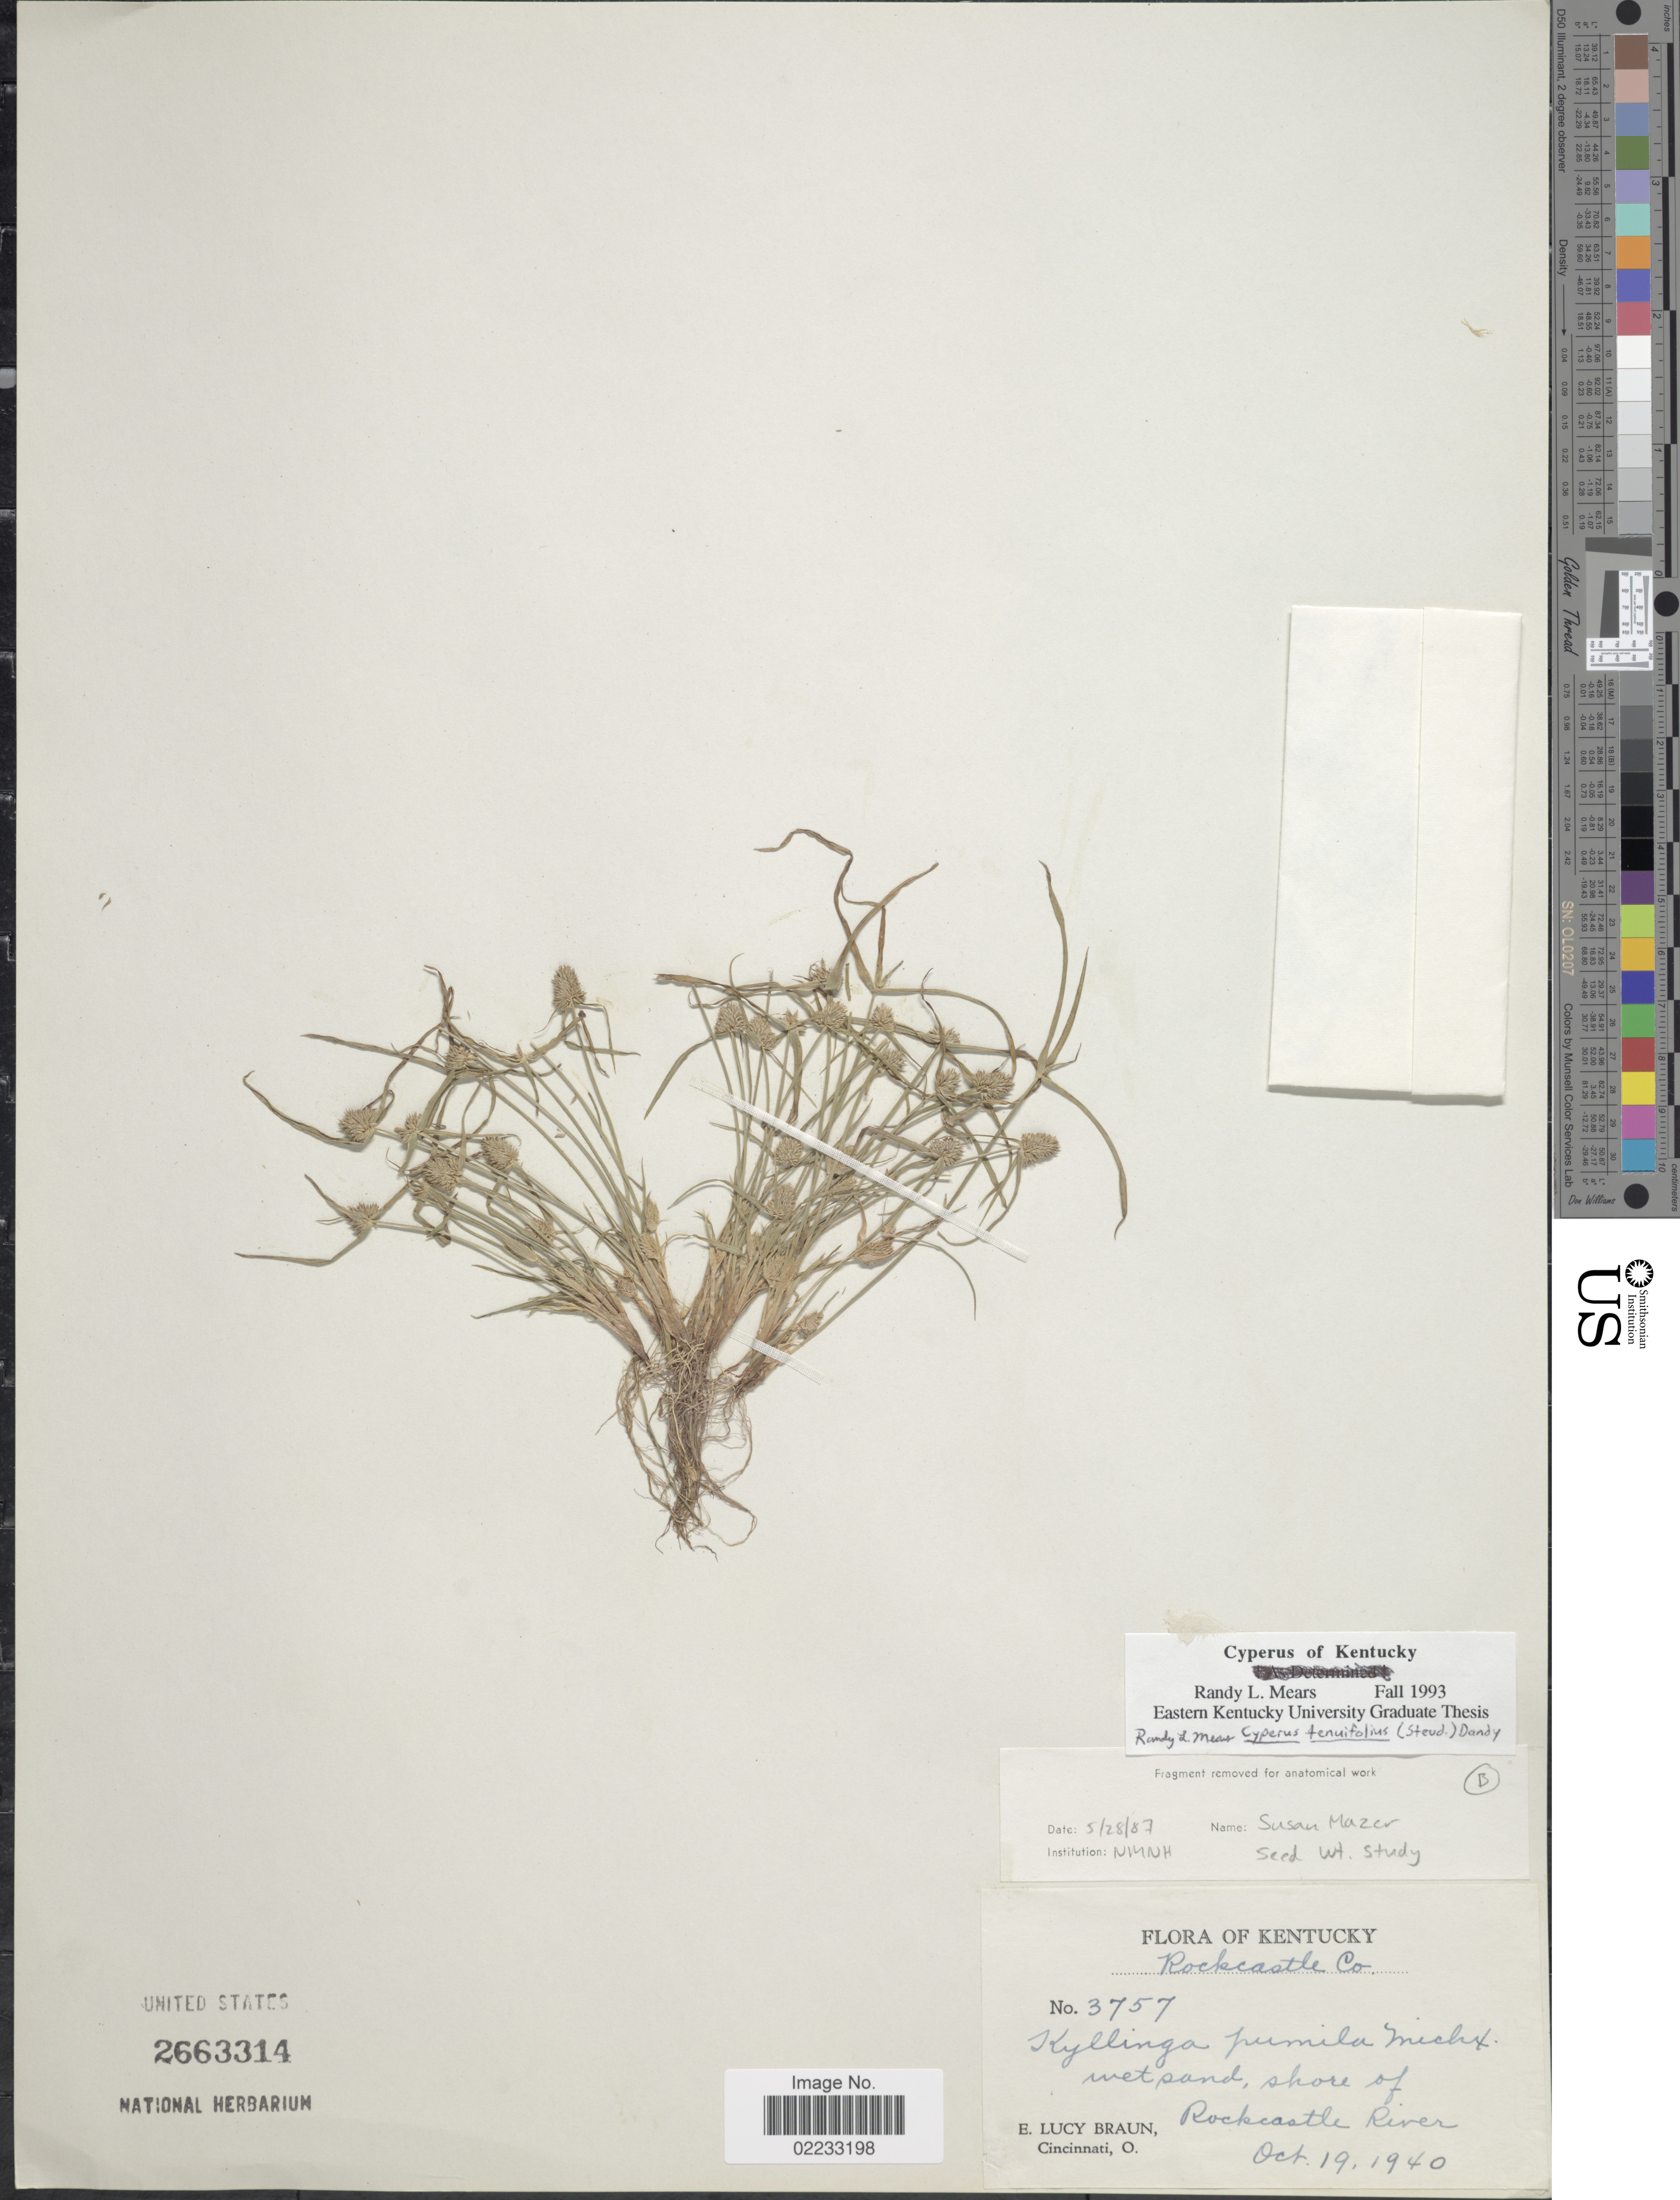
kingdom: Plantae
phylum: Tracheophyta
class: Liliopsida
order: Poales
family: Cyperaceae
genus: Cyperus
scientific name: Cyperus hortensis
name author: (Salzm. ex Steud.) Dorr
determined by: Strong, Mark T., (BOT), Smithsonian Institution - National Museum of Natural History (UNITED STATES)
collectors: E. L. Braun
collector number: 3757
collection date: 1940-10-19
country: United States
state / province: Kentucky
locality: Shore of Rockcastle River.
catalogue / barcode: US 2663314